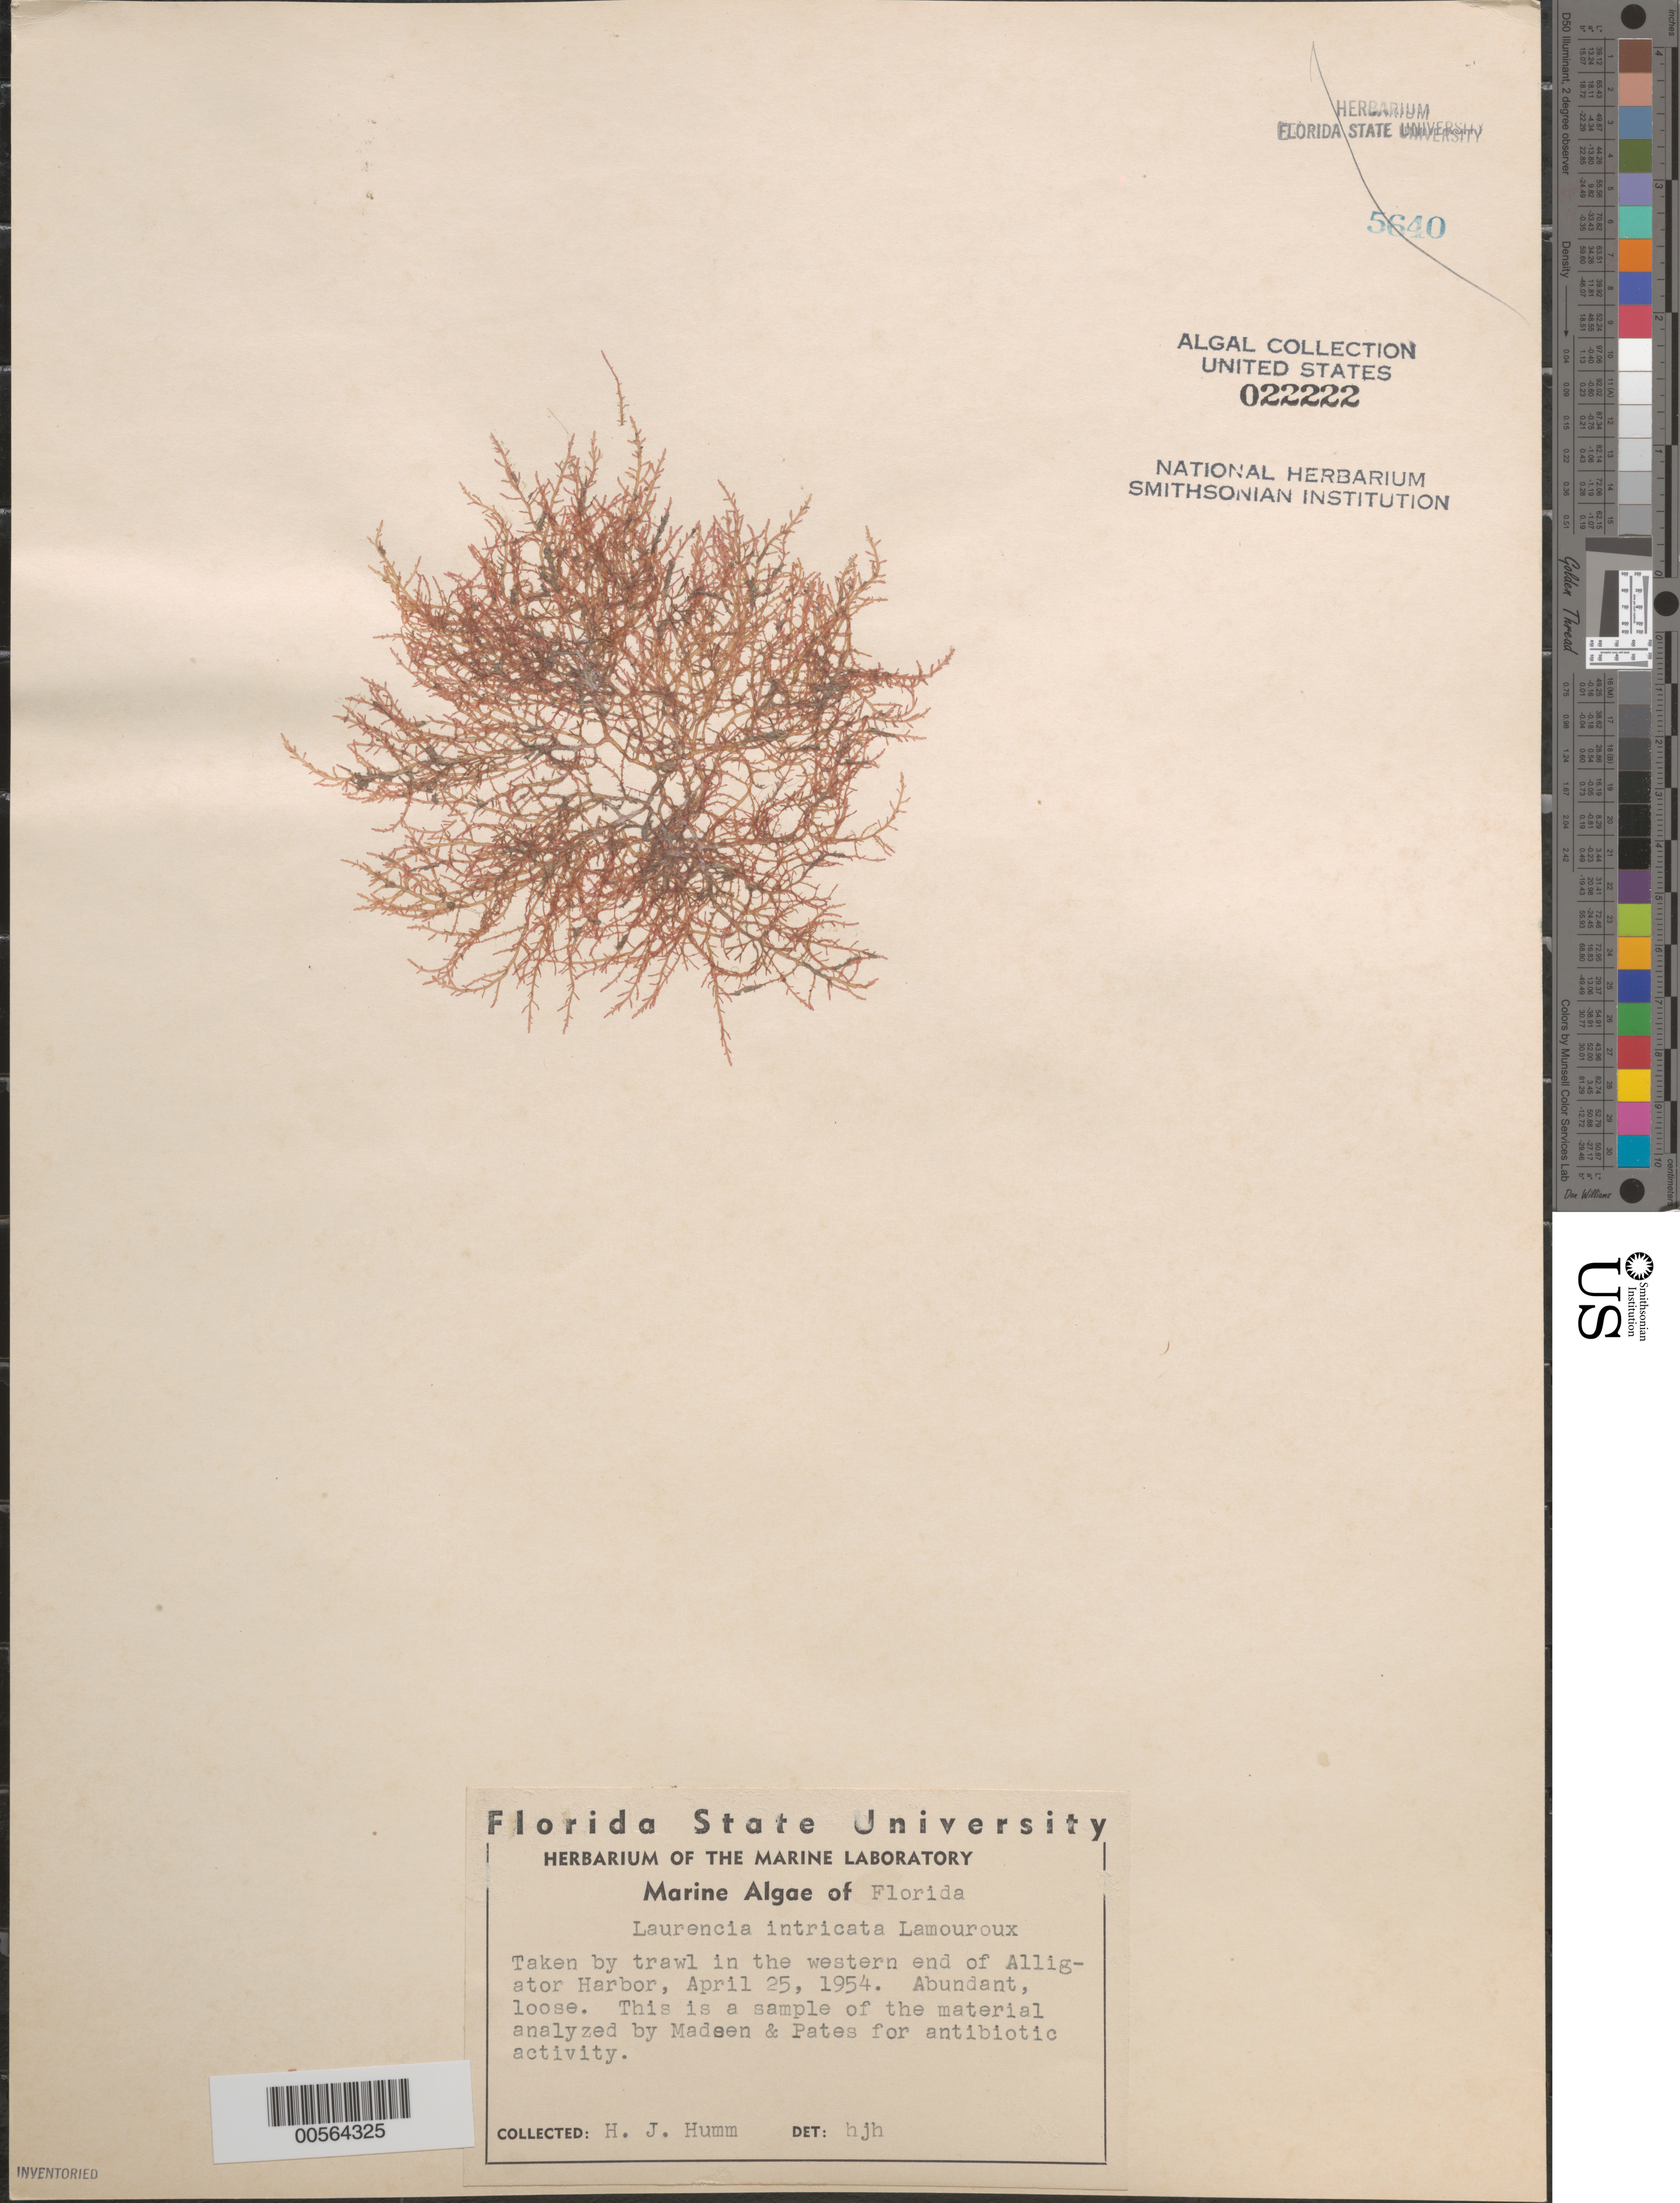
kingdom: Plantae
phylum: Rhodophyta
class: Florideophyceae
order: Ceramiales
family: Rhodomelaceae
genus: Laurencia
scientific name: Laurencia intricata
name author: J.V.Lamouroux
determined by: Humm, Harold J.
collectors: H. J. Humm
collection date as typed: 25 Apr 1954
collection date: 1954-04-25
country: United States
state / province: Florida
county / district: Franklin County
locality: Alligator Harbor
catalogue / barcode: US 22222